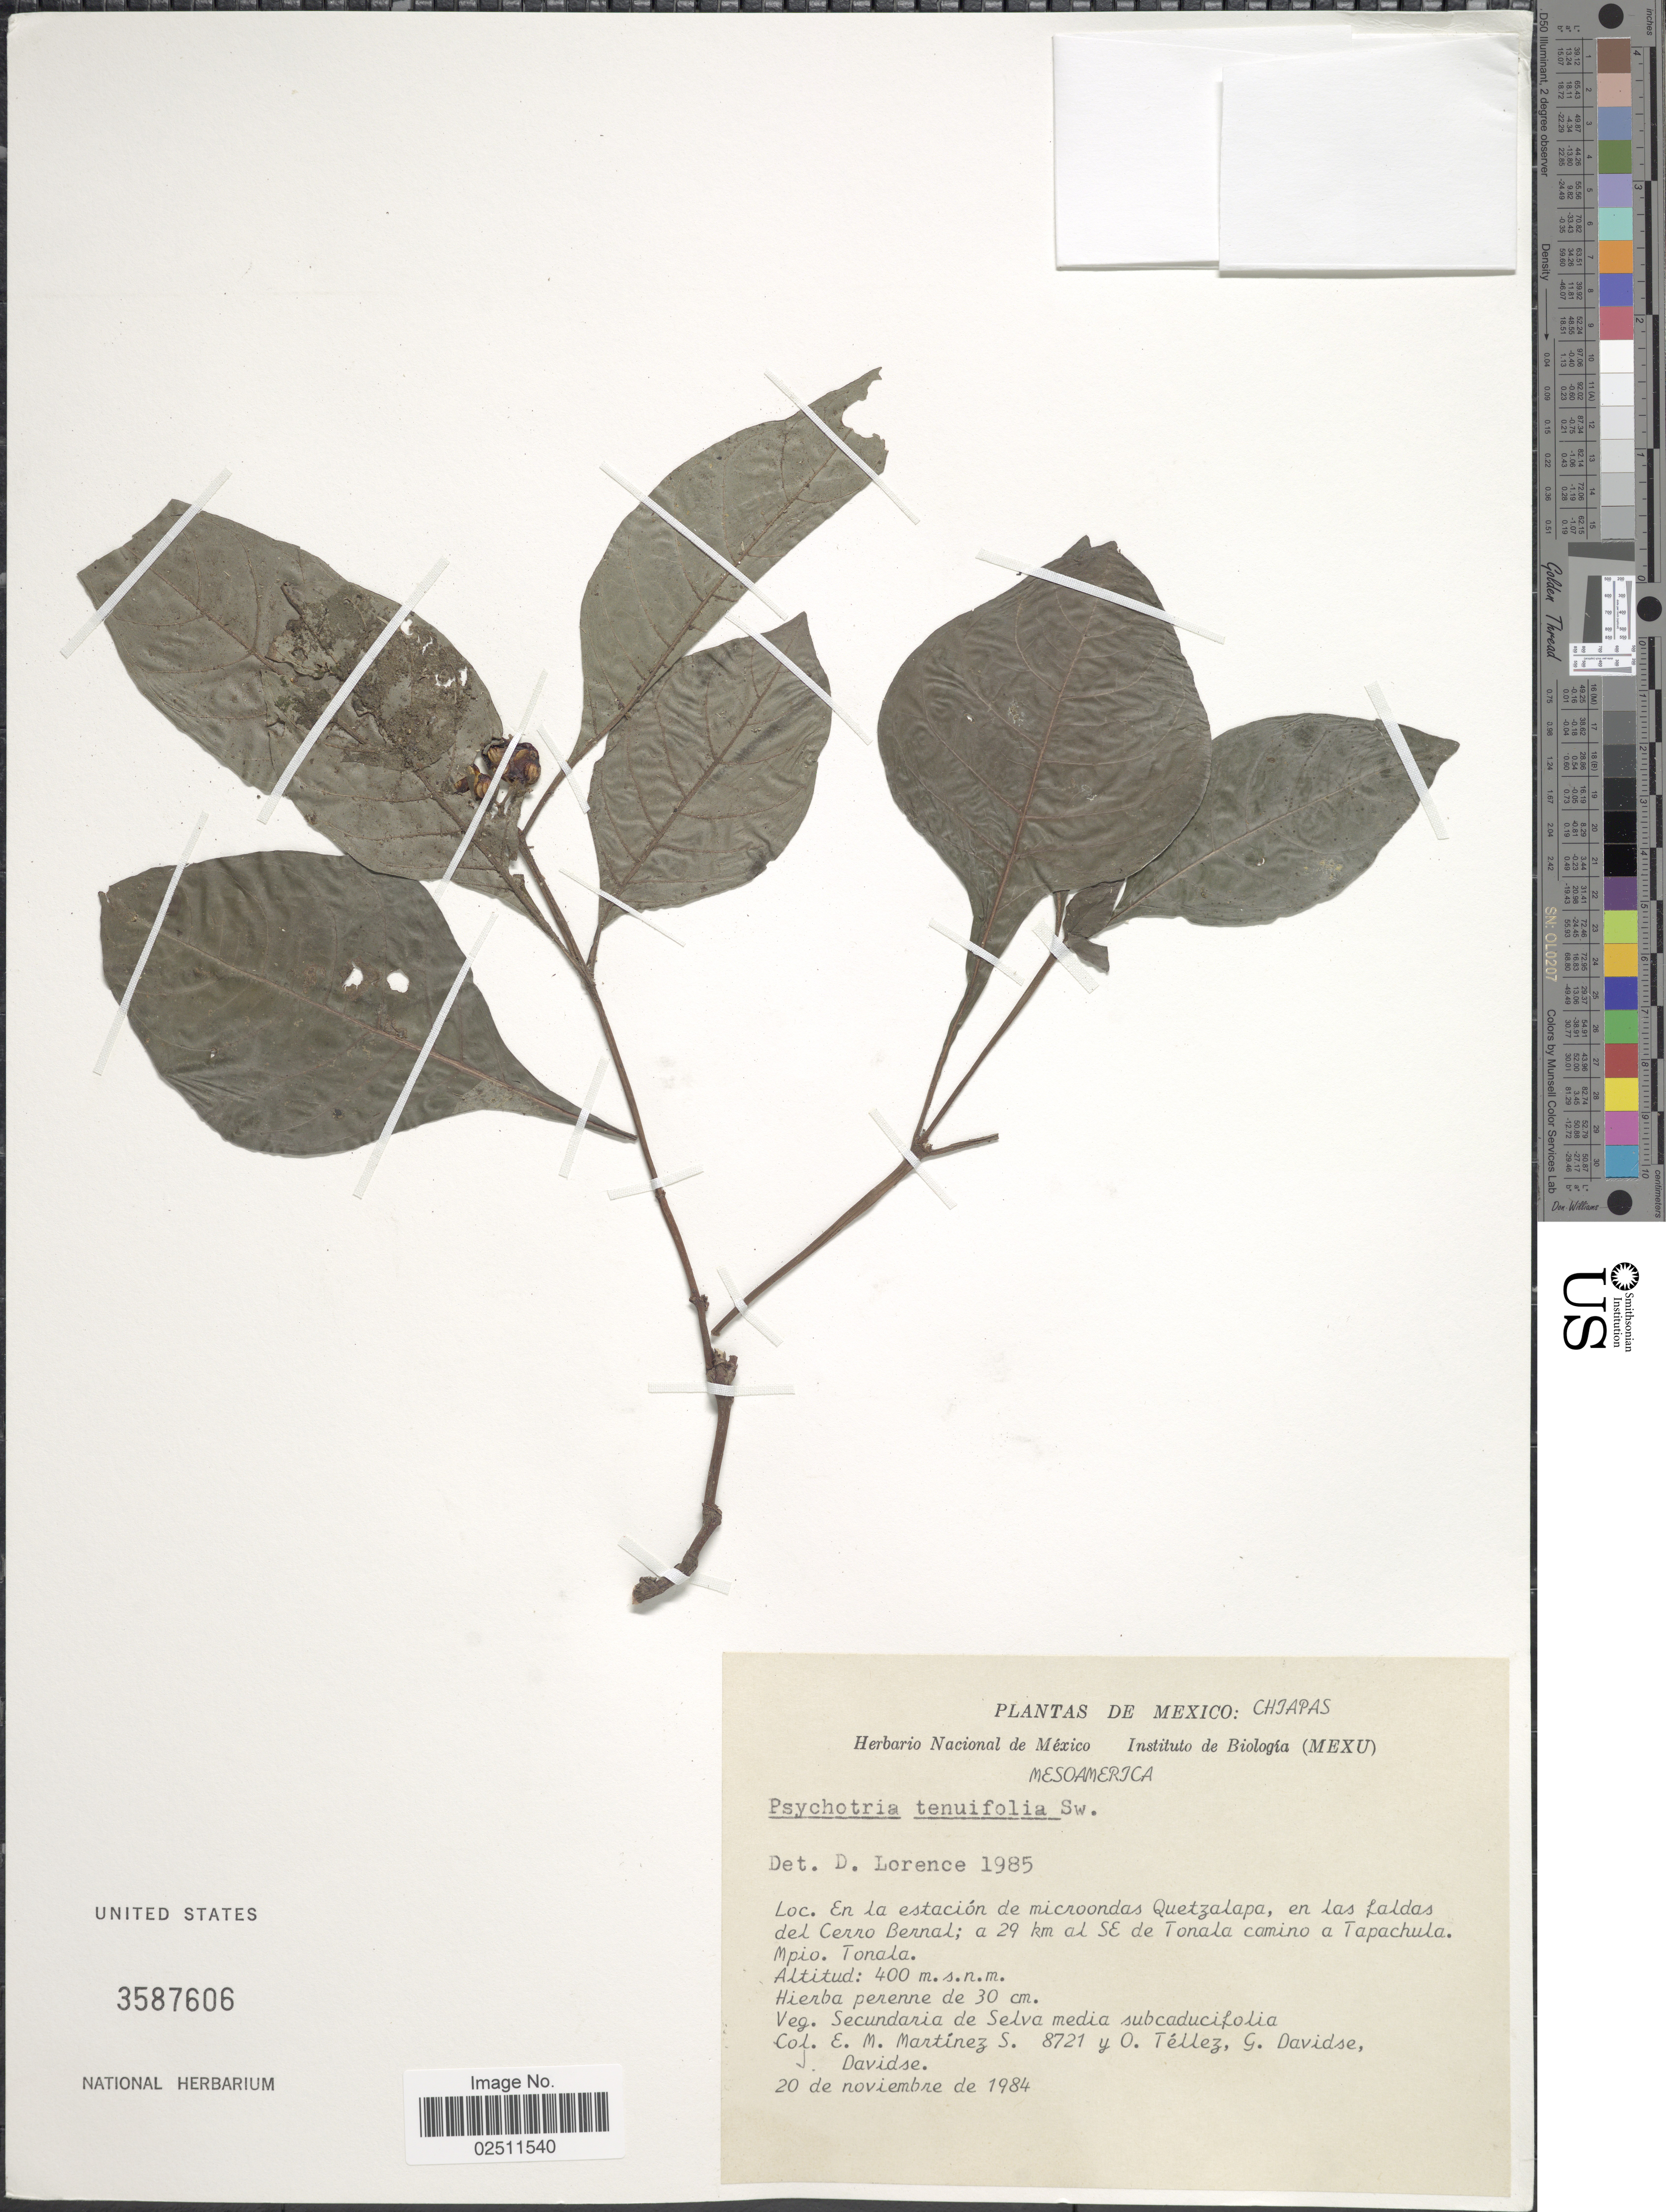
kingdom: Plantae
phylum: Tracheophyta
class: Magnoliopsida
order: Gentianales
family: Rubiaceae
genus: Psychotria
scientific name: Psychotria tenuifolia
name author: Sw.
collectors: E. M. Martínez S., O. Tellez, G. Davidse & J. Davidse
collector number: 8721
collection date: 1984-11-20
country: Mexico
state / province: Chiapas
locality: Loc. en la estacion de microondas Quetzalapa, en Las faldas del Cerro Bernal; a 29 km al SE de Tonala camino a Tapachula. Mpio. Tonala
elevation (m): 400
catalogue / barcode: US 3587606